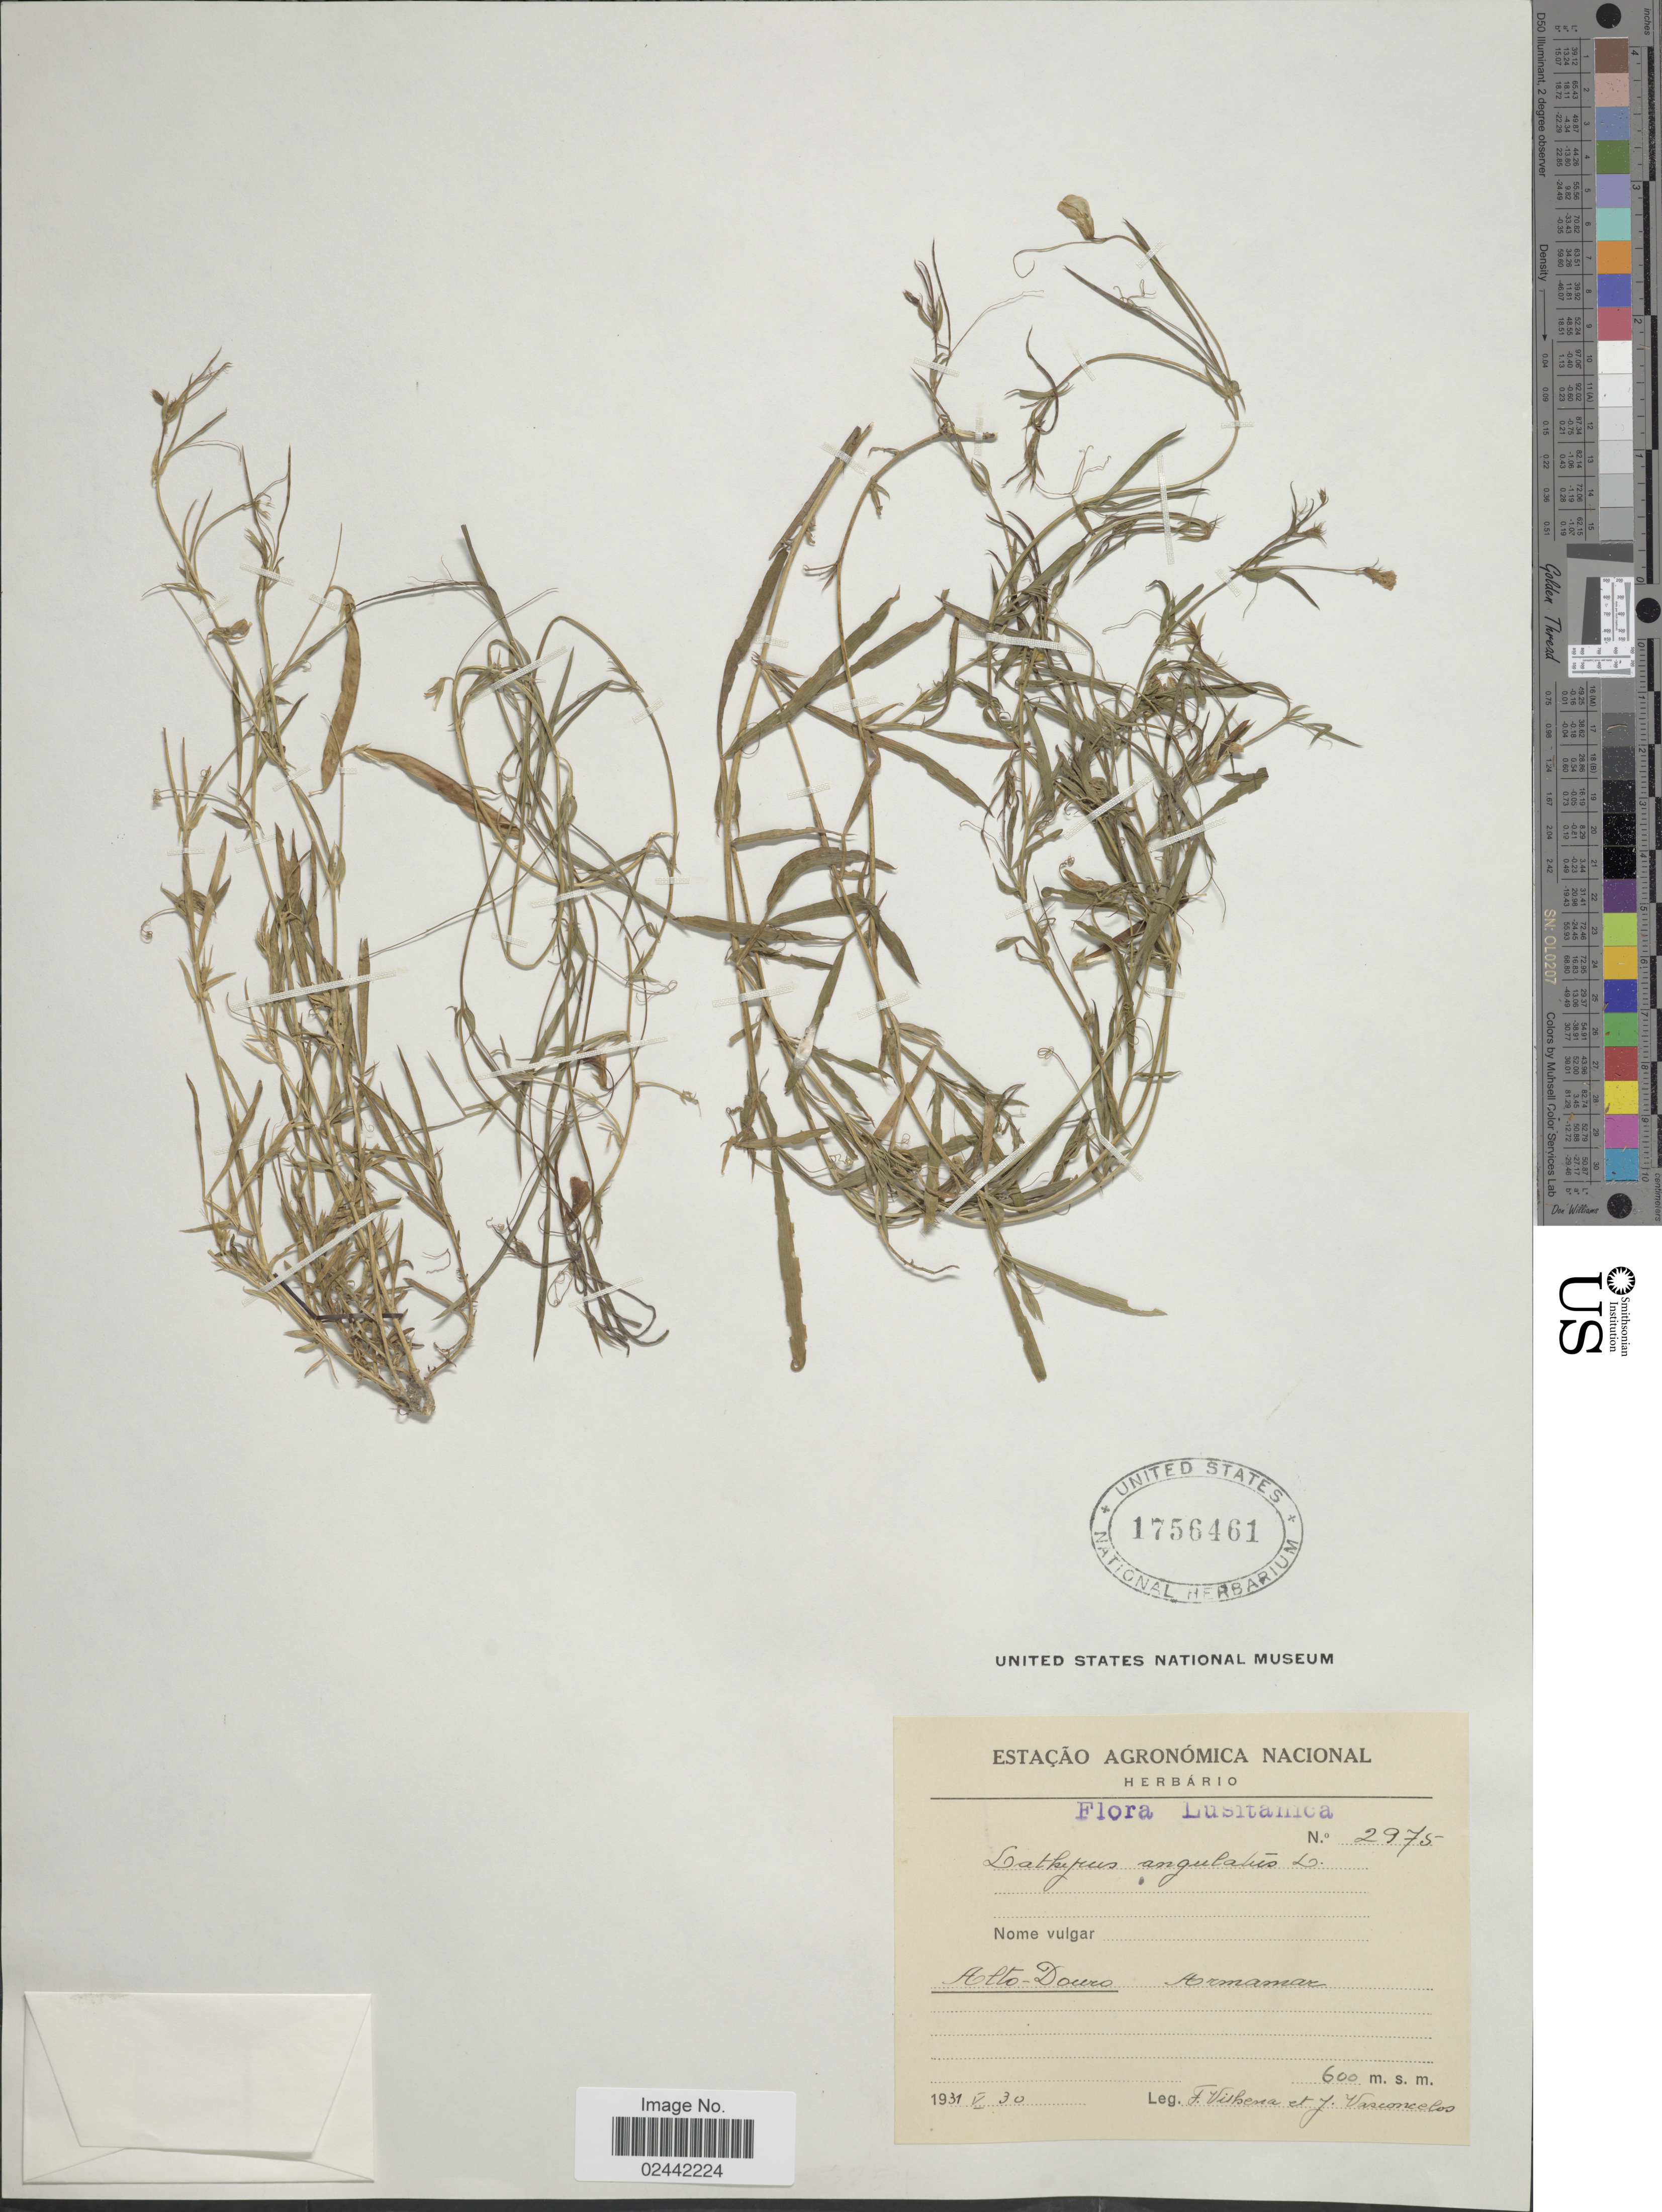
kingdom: Plantae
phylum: Tracheophyta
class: Magnoliopsida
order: Fabales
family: Fabaceae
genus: Lathyrus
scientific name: Lathyrus angulatus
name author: L.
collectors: F. Vilhena & J. Vasconcelos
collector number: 2975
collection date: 1931-05-30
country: Portugal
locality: Lusitanica, Alto-Douro, Armamar.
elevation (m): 600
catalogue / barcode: US 1756461